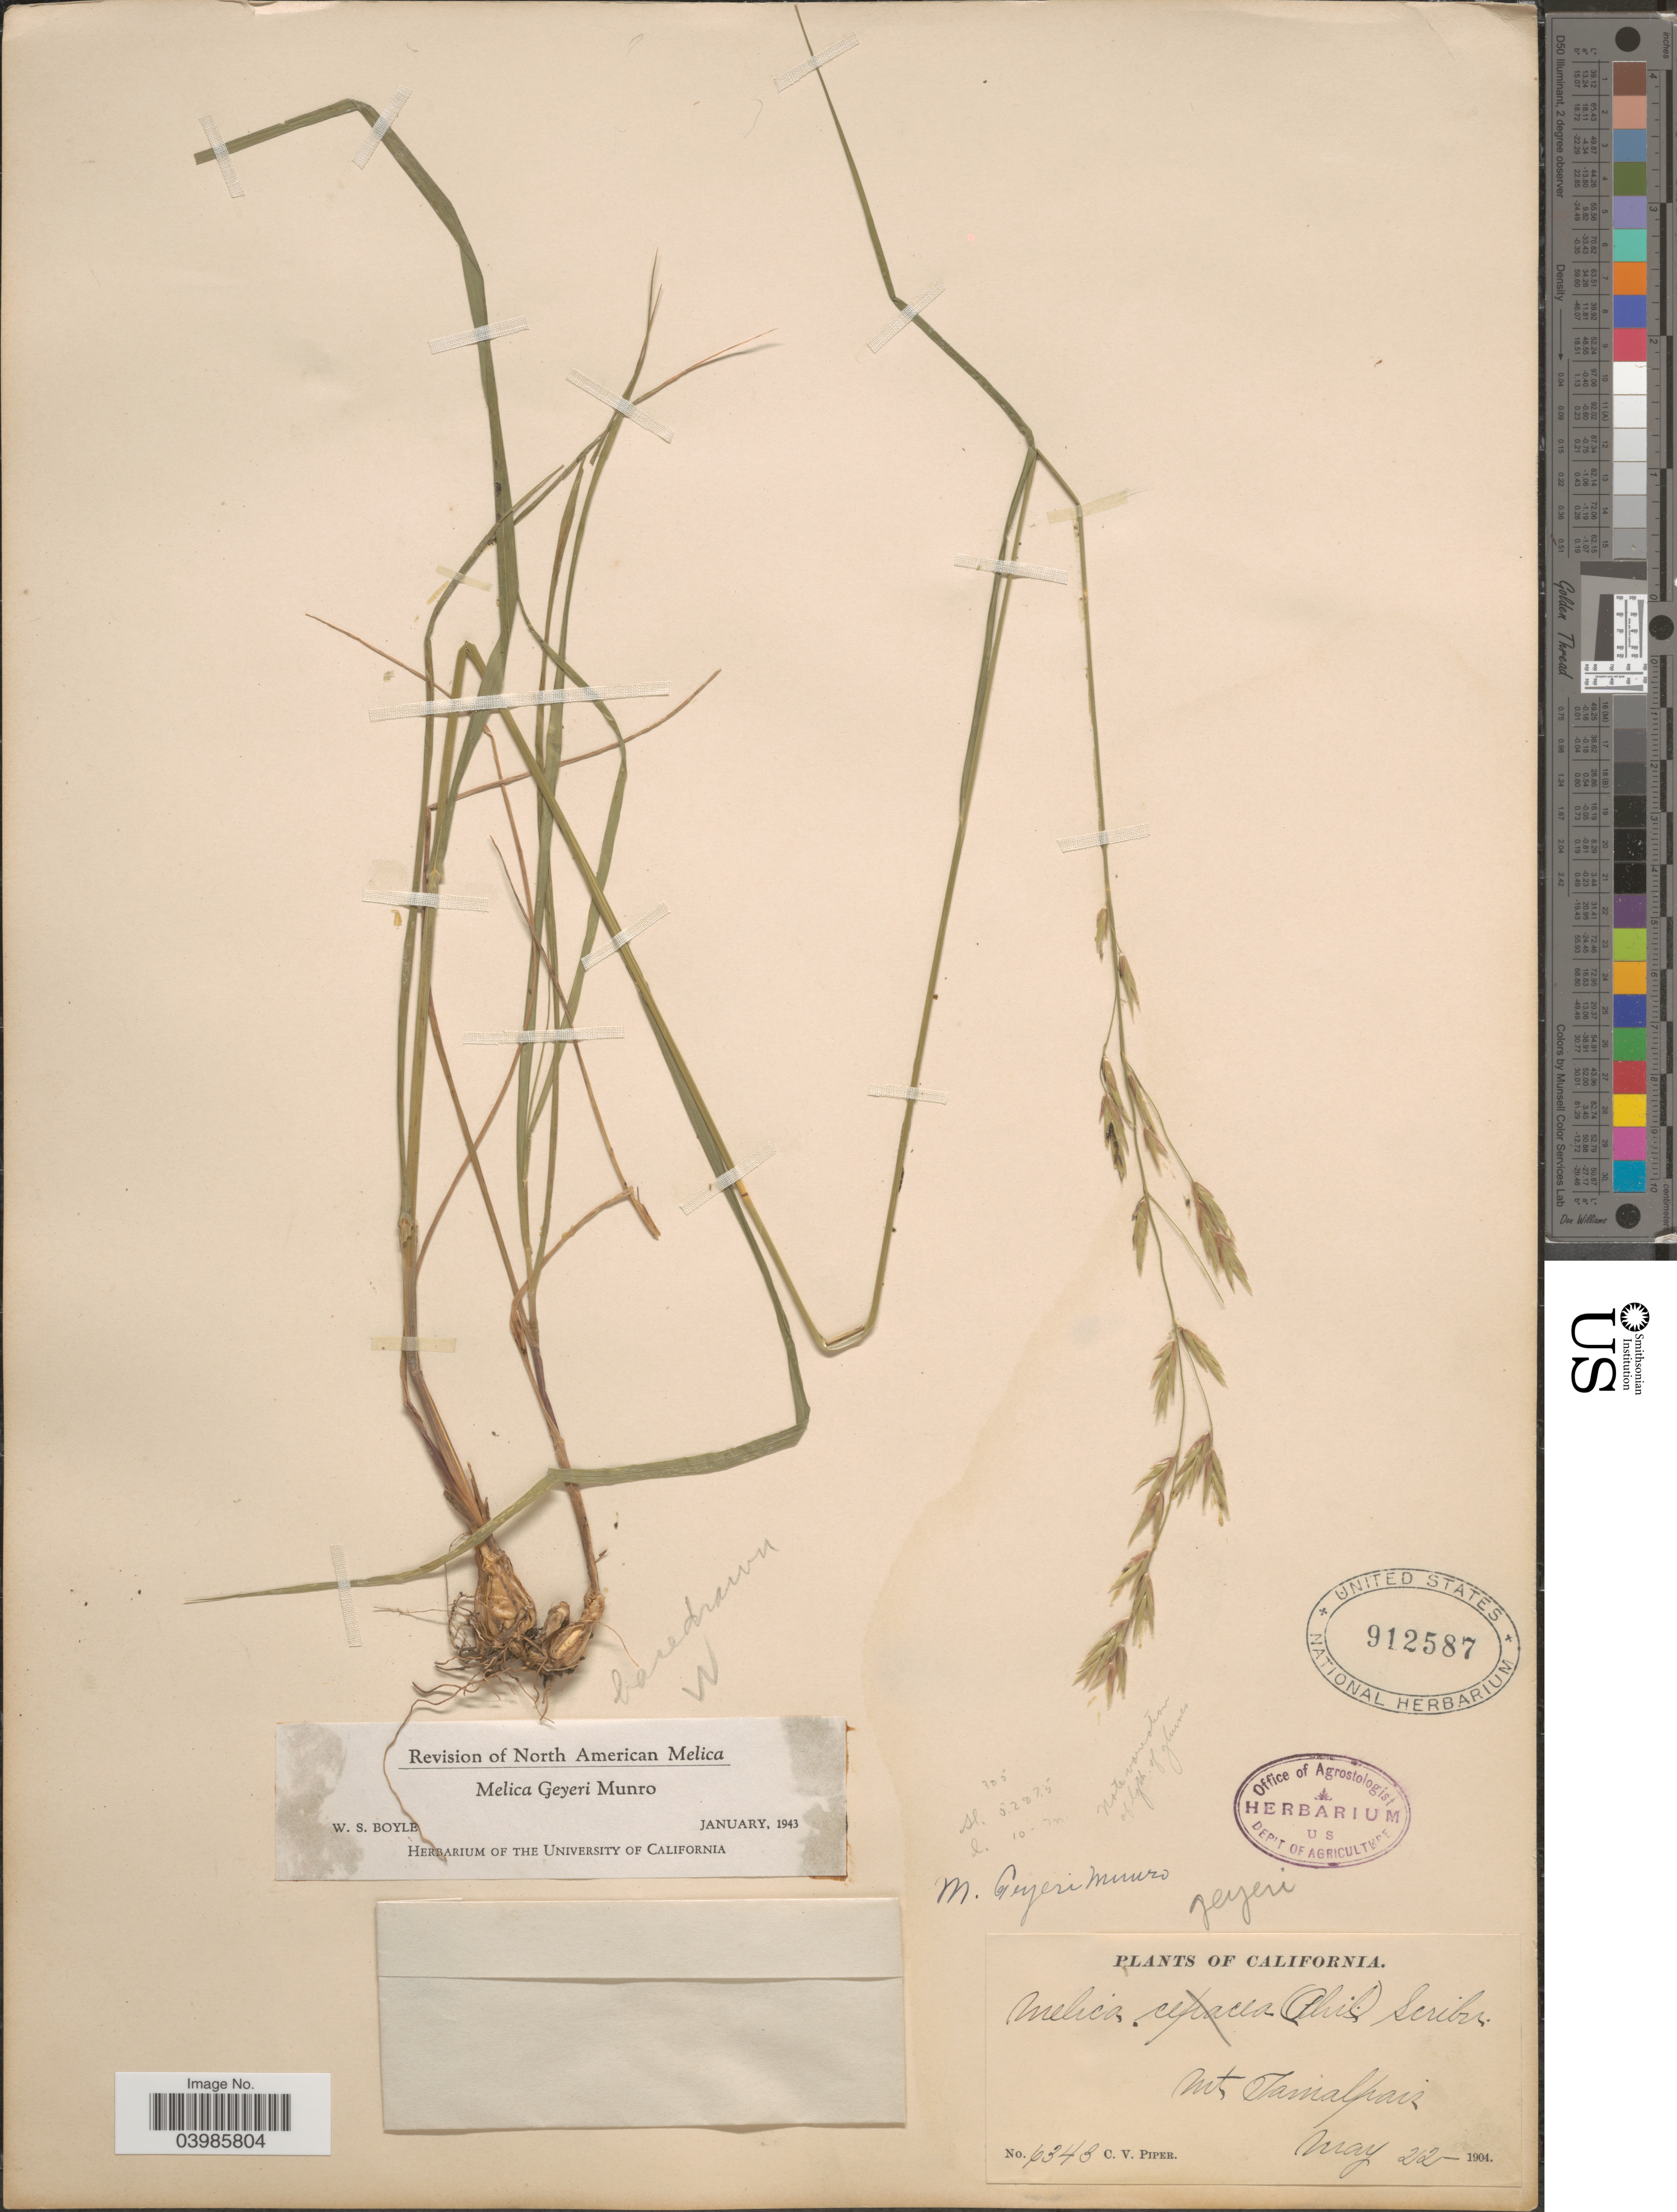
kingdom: Plantae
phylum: Tracheophyta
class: Liliopsida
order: Poales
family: Poaceae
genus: Melica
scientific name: Melica geyeri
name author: Munro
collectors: C. V. Piper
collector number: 6343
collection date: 1904-05-22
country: United States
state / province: California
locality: Mt Tamalpais.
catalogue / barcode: US 912587